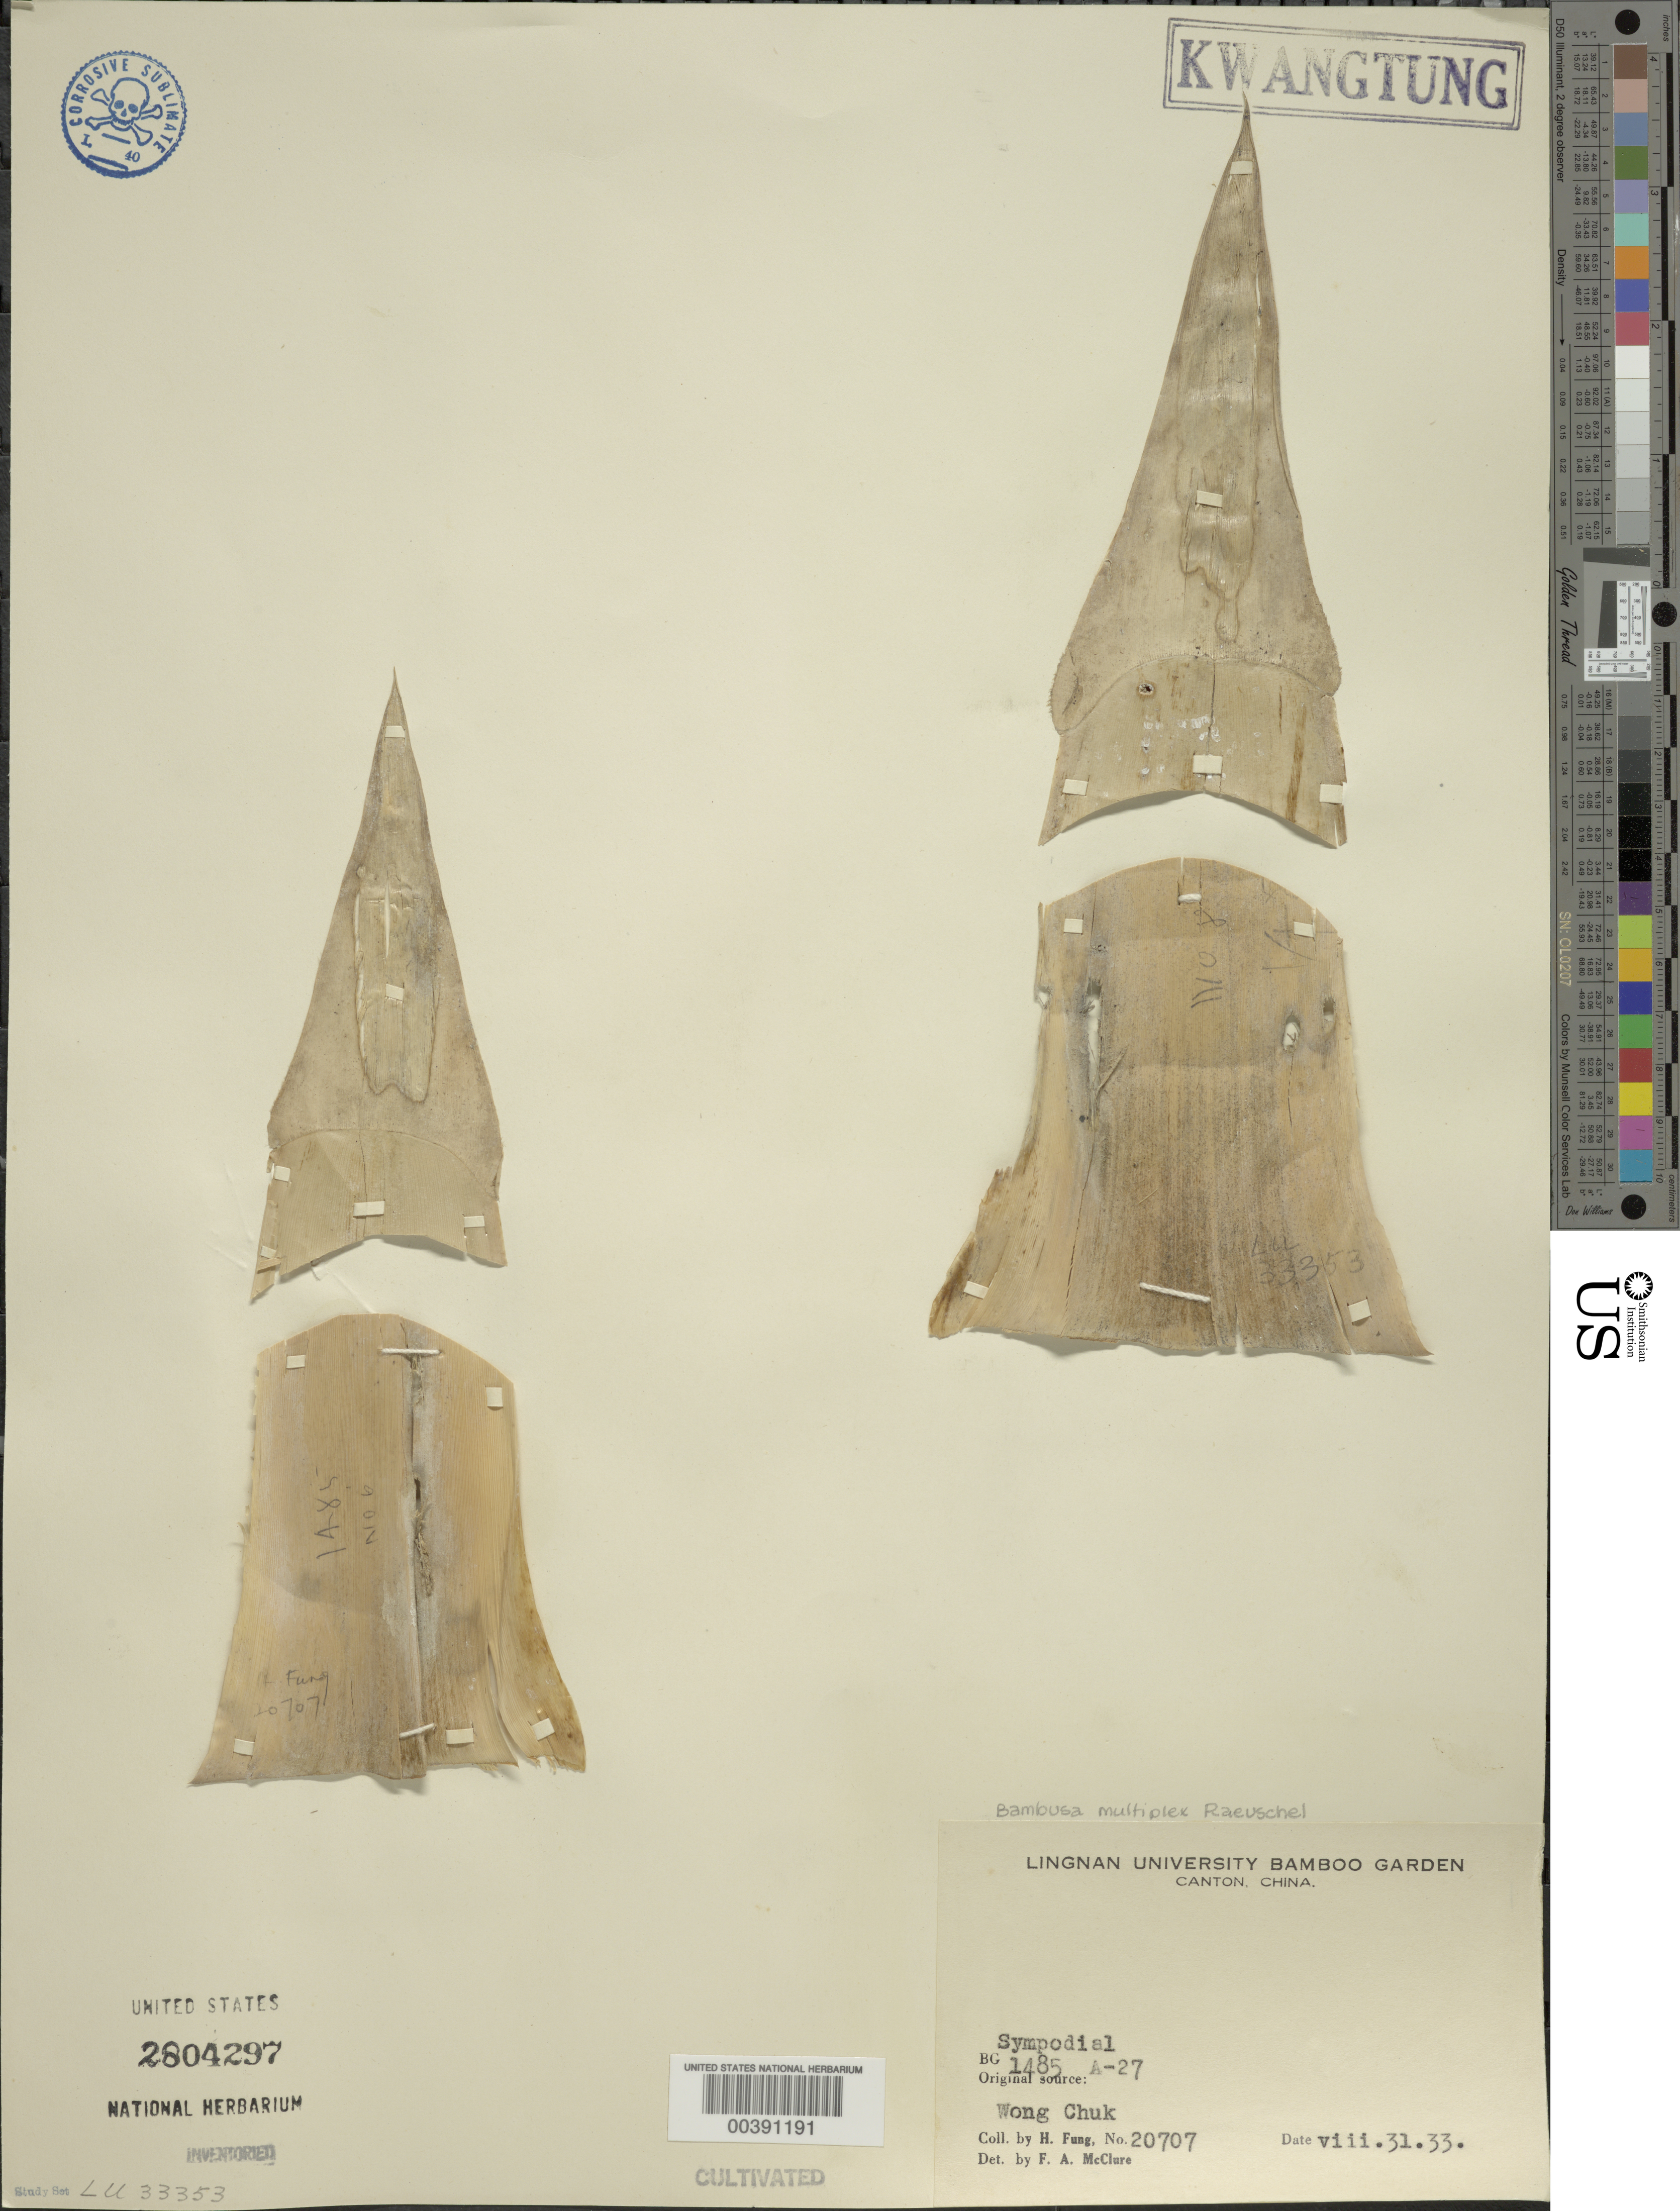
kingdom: Plantae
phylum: Tracheophyta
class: Liliopsida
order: Poales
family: Poaceae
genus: Bambusa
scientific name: Bambusa multiplex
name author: (Lour.) Raeusch. ex Schult. & Schult. f.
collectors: H. L. Fung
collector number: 20707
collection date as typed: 31 Aug 1933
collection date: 1933-08-31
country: China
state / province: Guangdong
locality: Lingnan univ. bg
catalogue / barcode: US 2804297